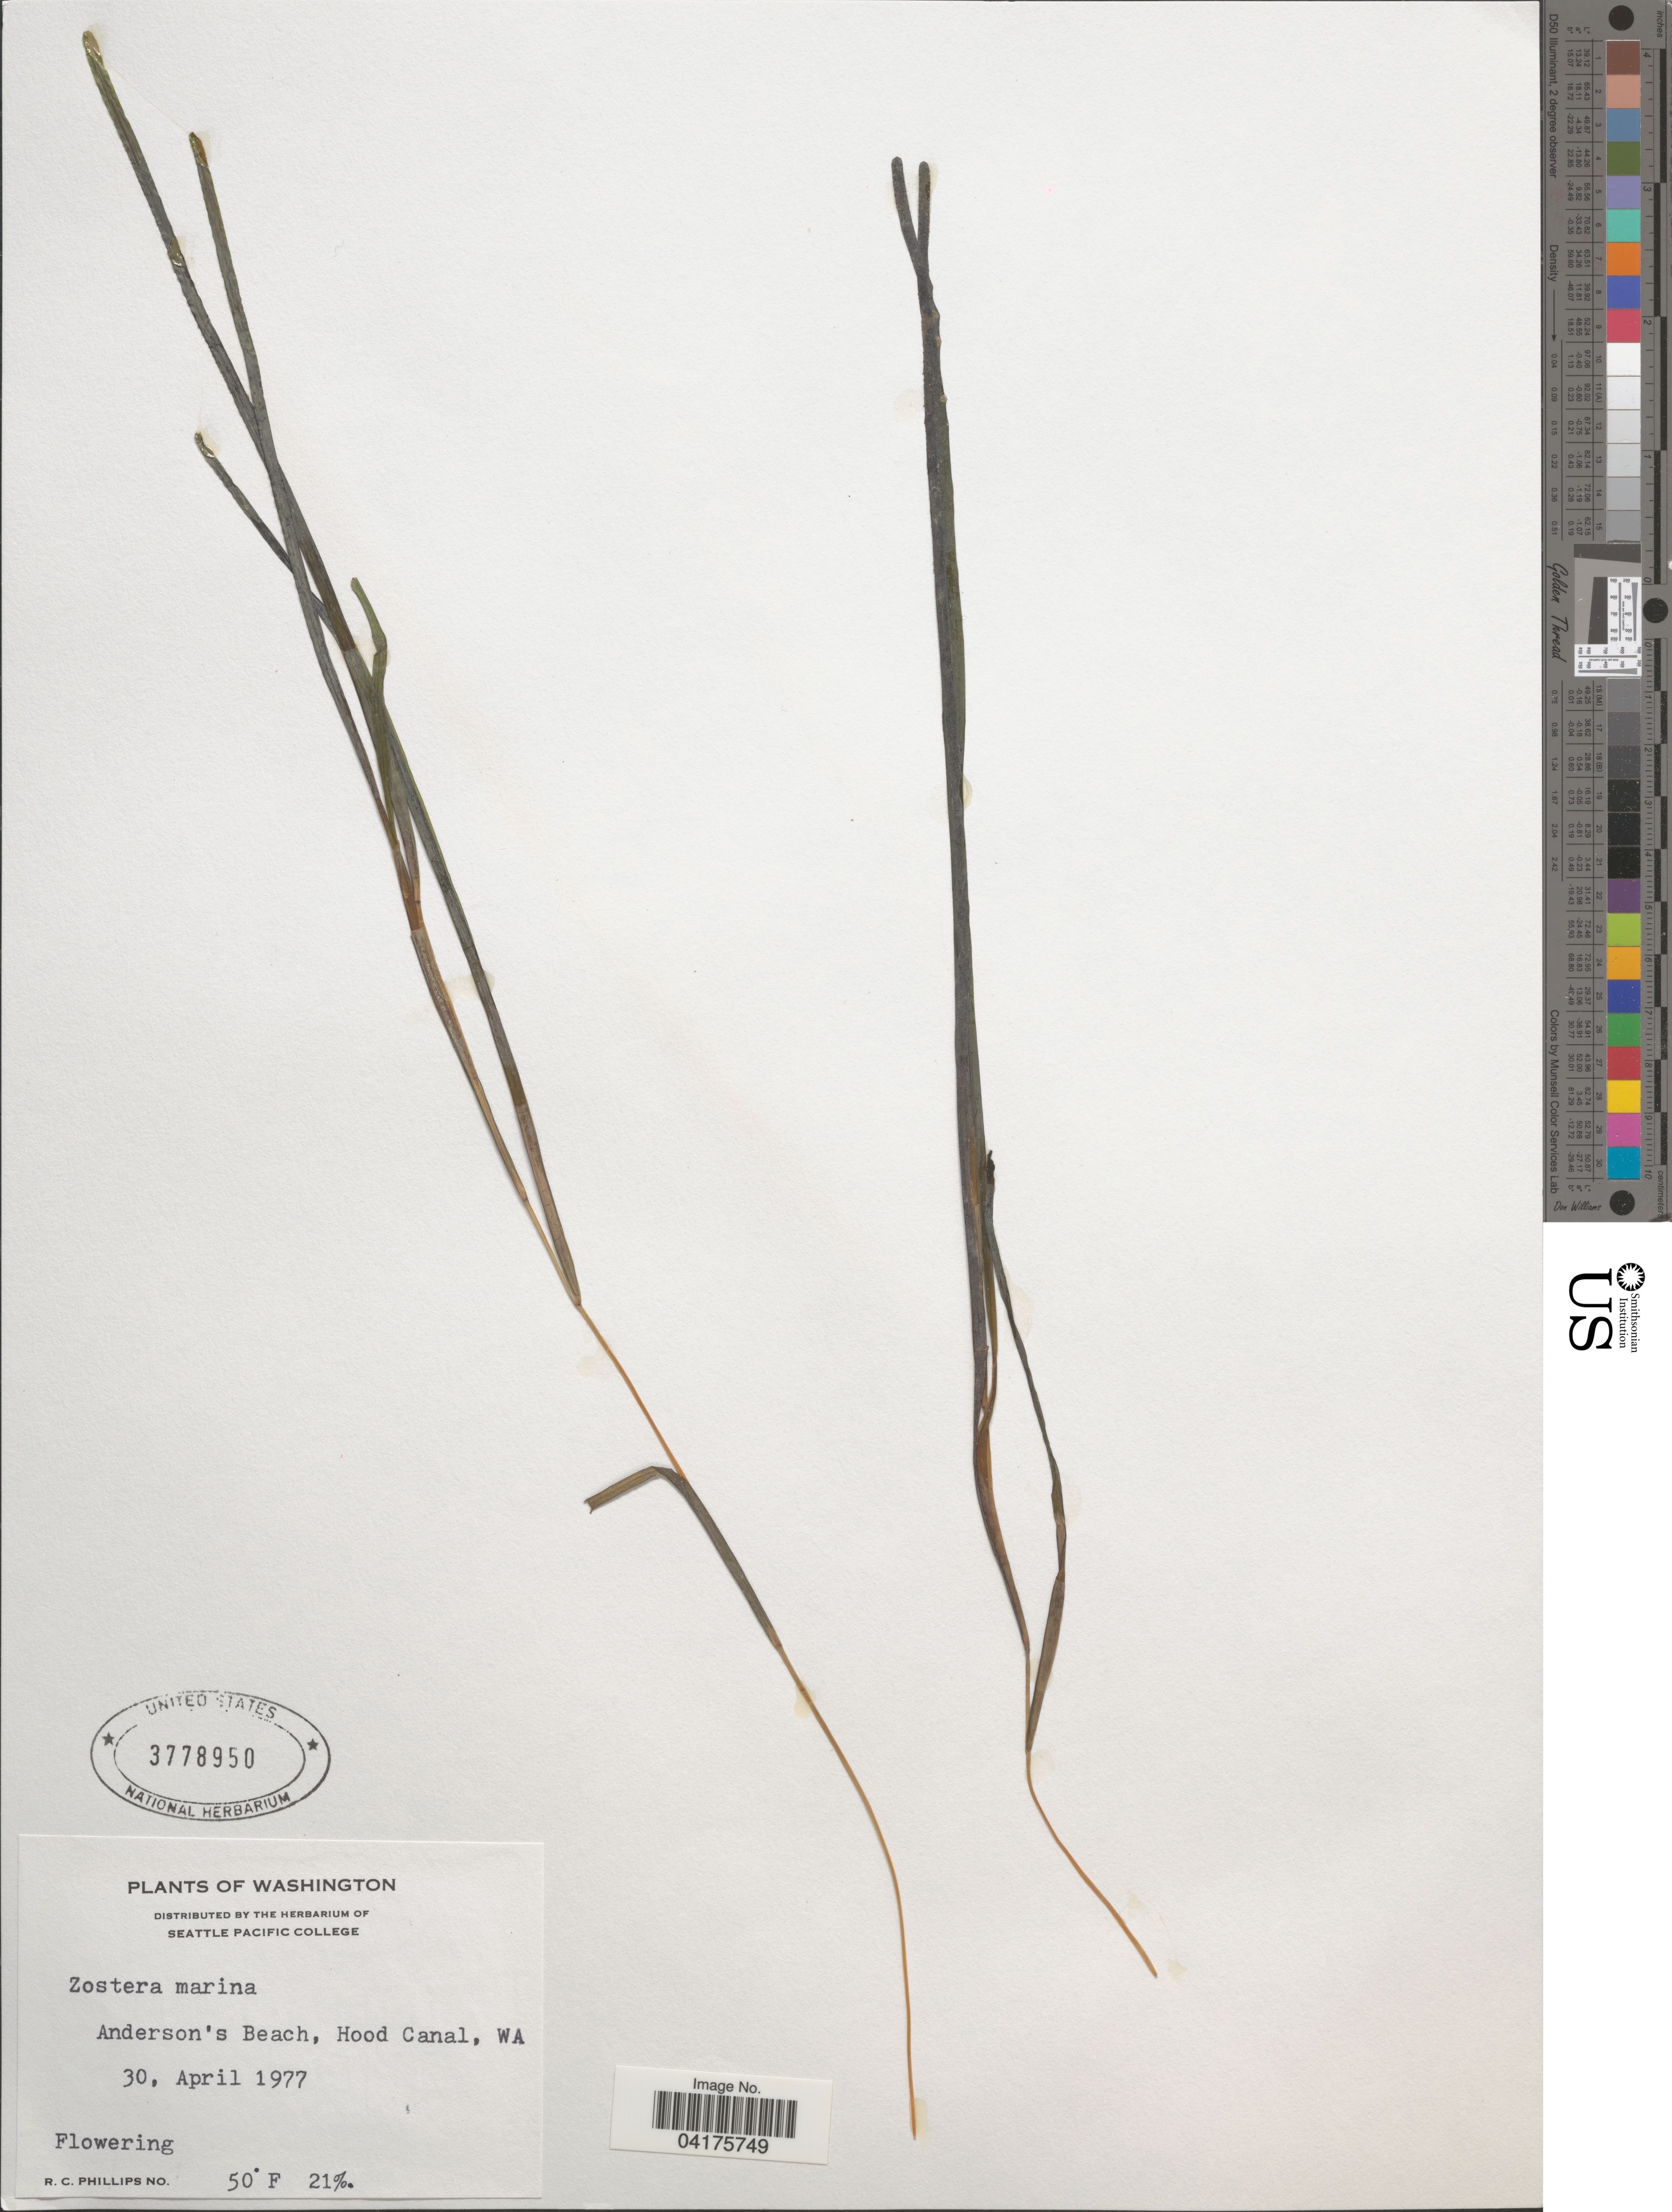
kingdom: Plantae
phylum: Tracheophyta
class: Liliopsida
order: Alismatales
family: Zosteraceae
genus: Zostera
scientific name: Zostera marina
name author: L.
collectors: R. C. Phillips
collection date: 1977-04-30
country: United States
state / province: Washington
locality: Anderson's Beach, Hood Canal.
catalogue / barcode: US 3778950